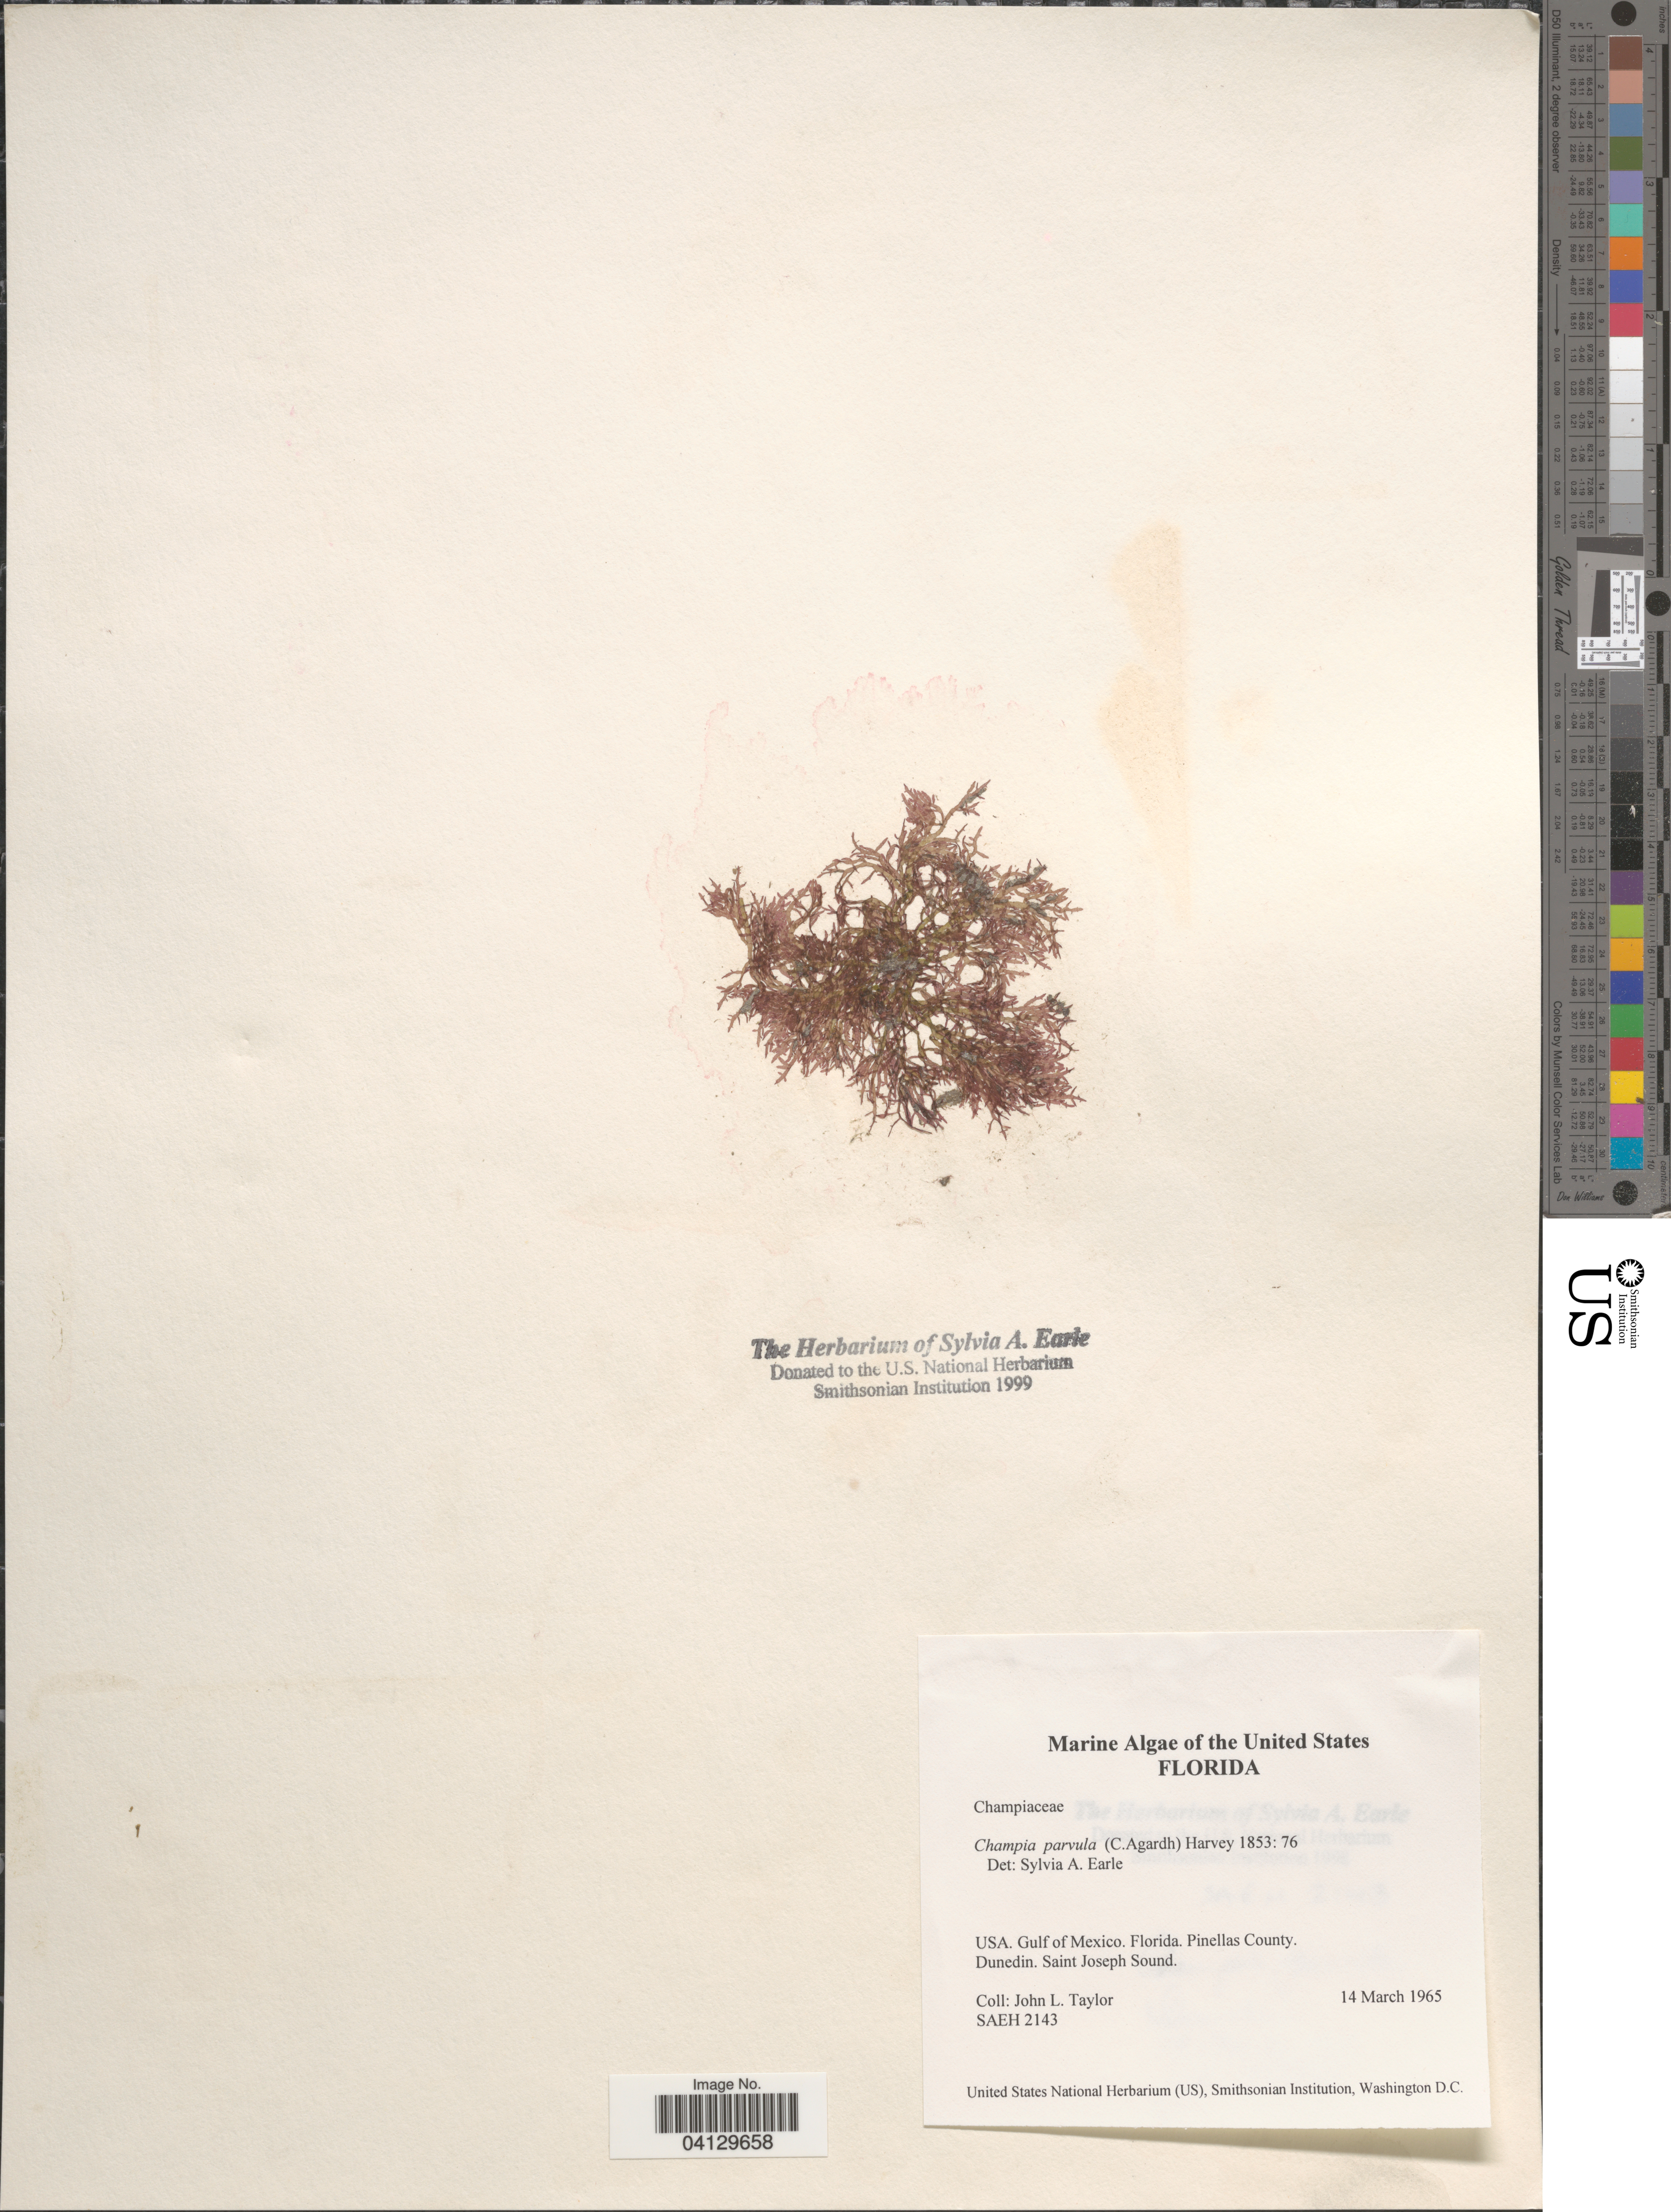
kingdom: Plantae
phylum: Rhodophyta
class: Florideophyceae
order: Rhodymeniales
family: Champiaceae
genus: Champia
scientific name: Champia parvula var. prostrata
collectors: J. L. Taylor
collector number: SAEH2143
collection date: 1965-03-14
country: United States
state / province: Florida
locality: Gulf of Mexico. Pinellas County. Dunedin. Saint Joseph Sound.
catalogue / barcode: US 328851